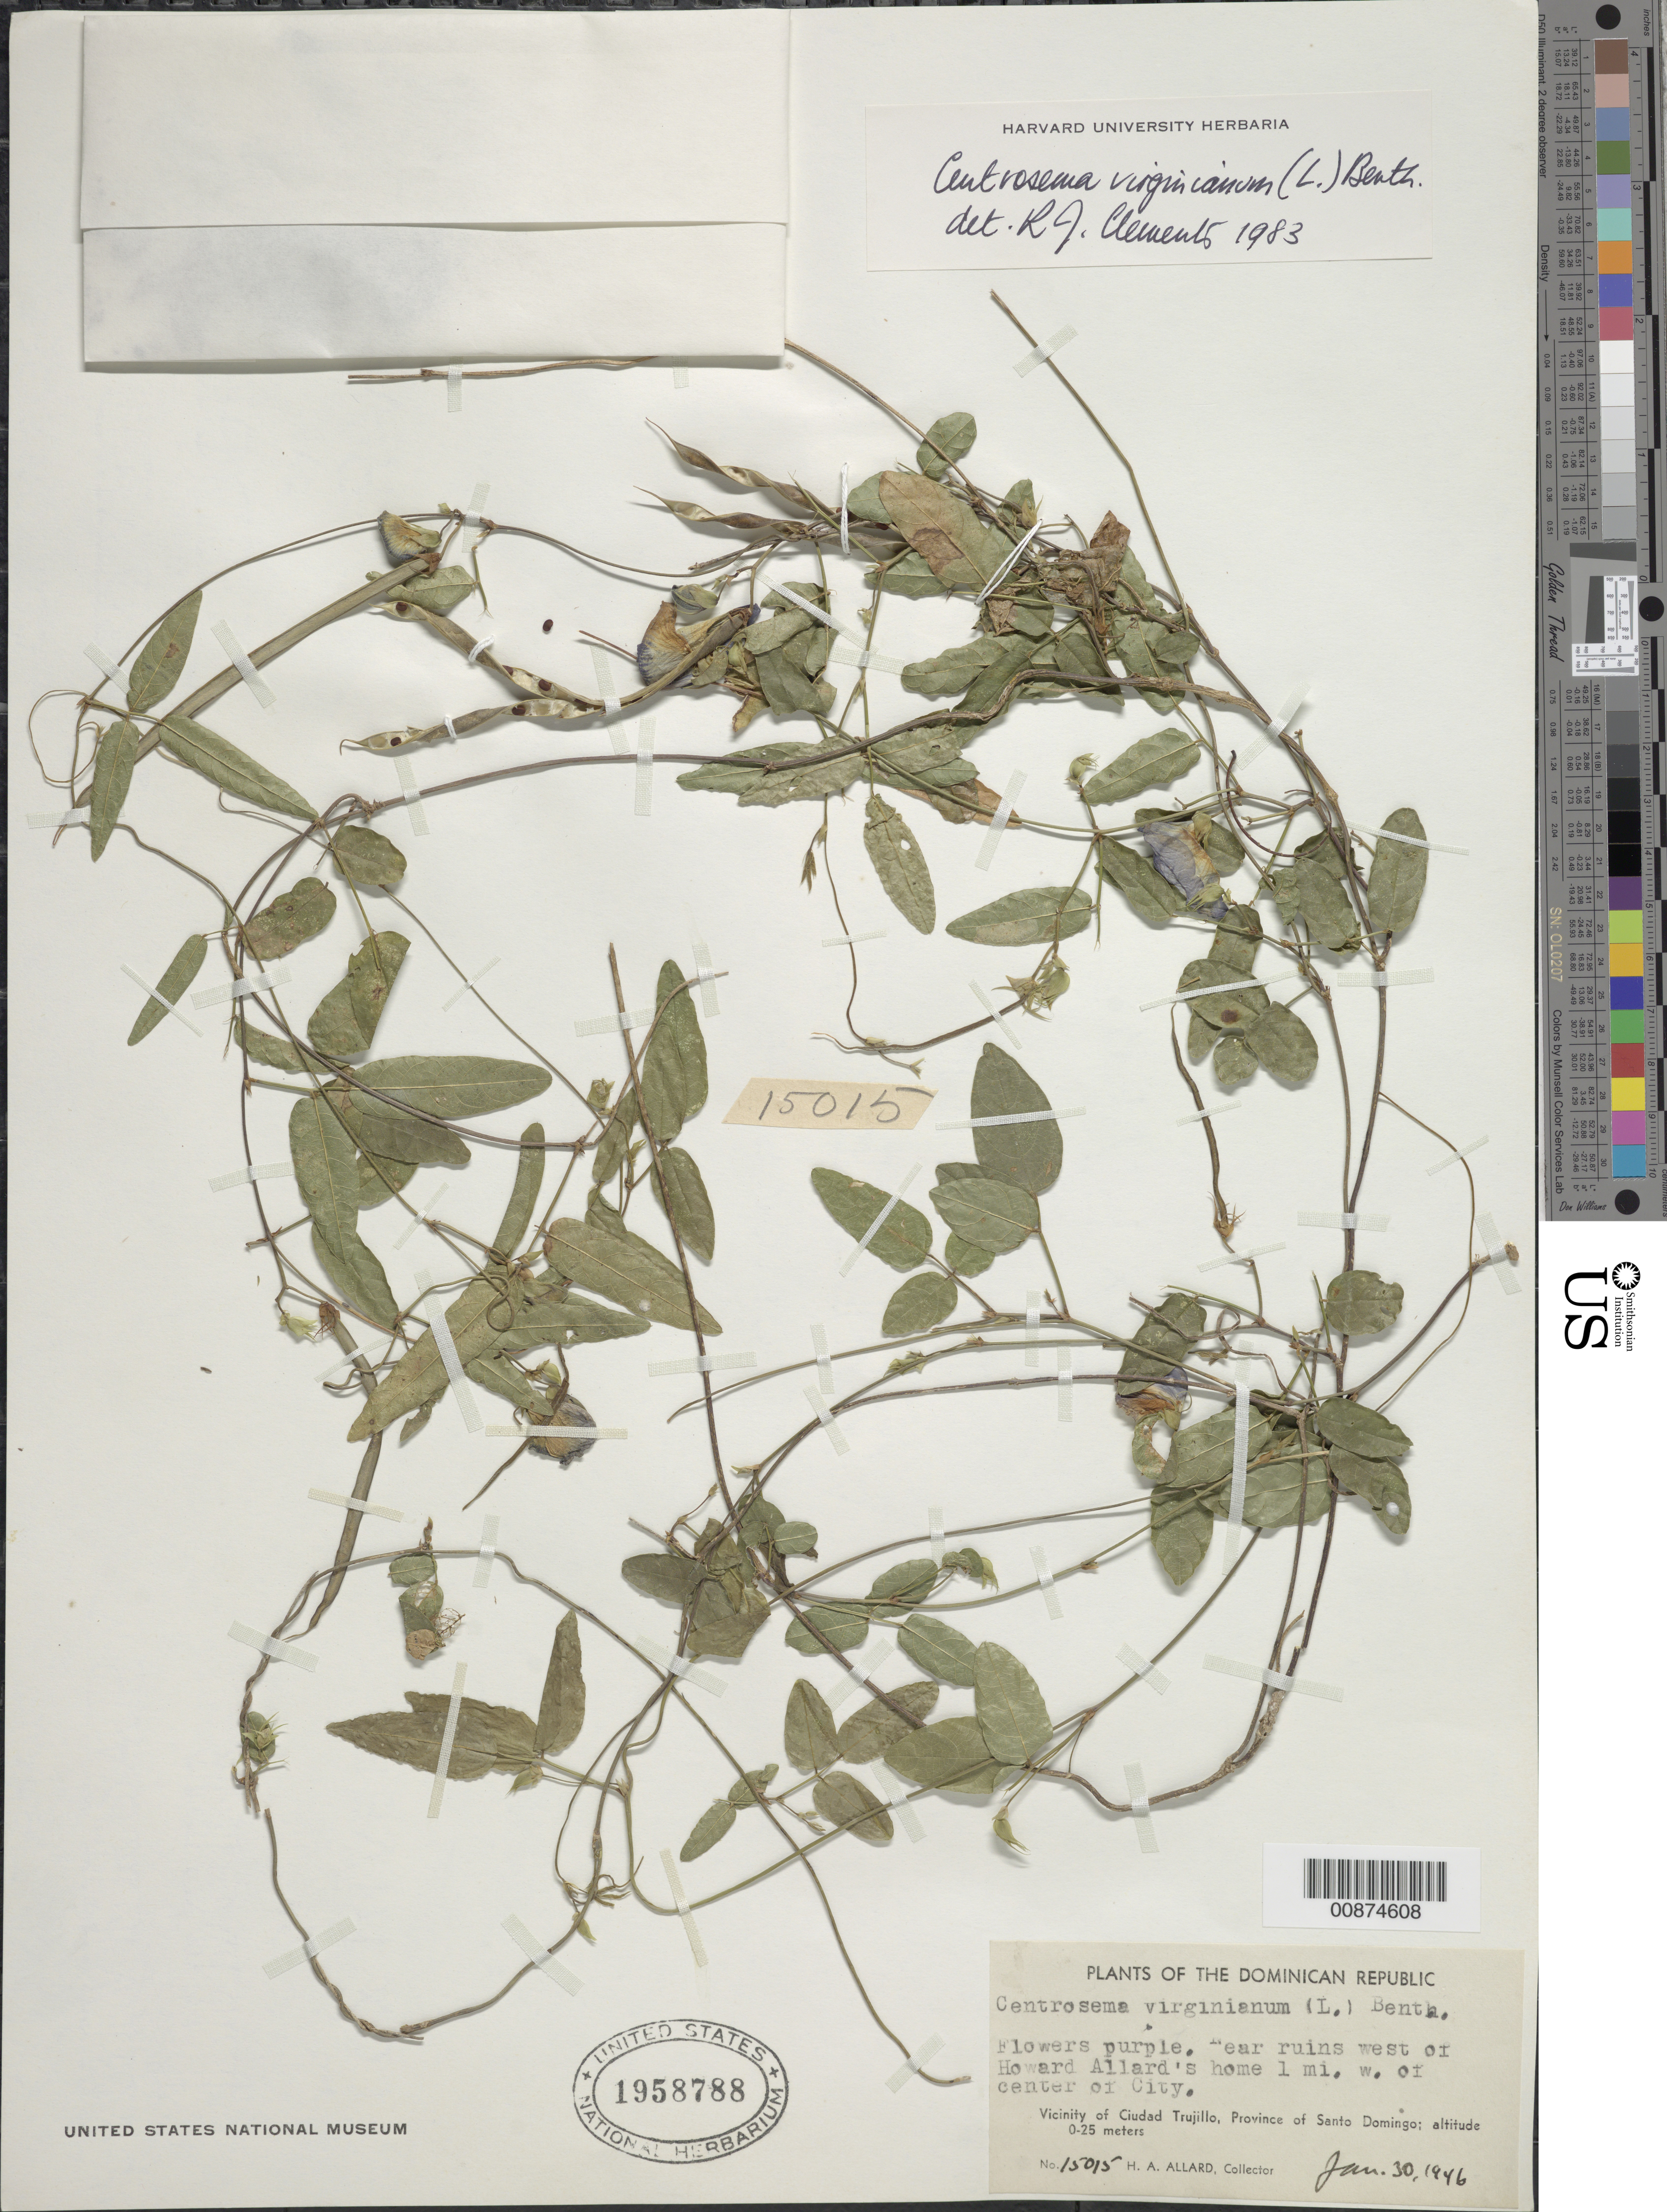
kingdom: Plantae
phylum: Tracheophyta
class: Magnoliopsida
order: Fabales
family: Fabaceae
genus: Centrosema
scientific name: Centrosema virginianum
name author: (L.) Benth.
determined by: Clements, R. J.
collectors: H. A. Allard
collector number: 15015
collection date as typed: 30 Jan 1946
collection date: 1946-01-30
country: Dominican Republic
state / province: Distrito Nacional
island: Hispaniola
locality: Vicinity of Ciudad Trujillo, Province of Santo Domingo (obsolete). Near ruins west of Howard Allard's home, 1 mi. W of center of city.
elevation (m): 0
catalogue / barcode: US 1958788